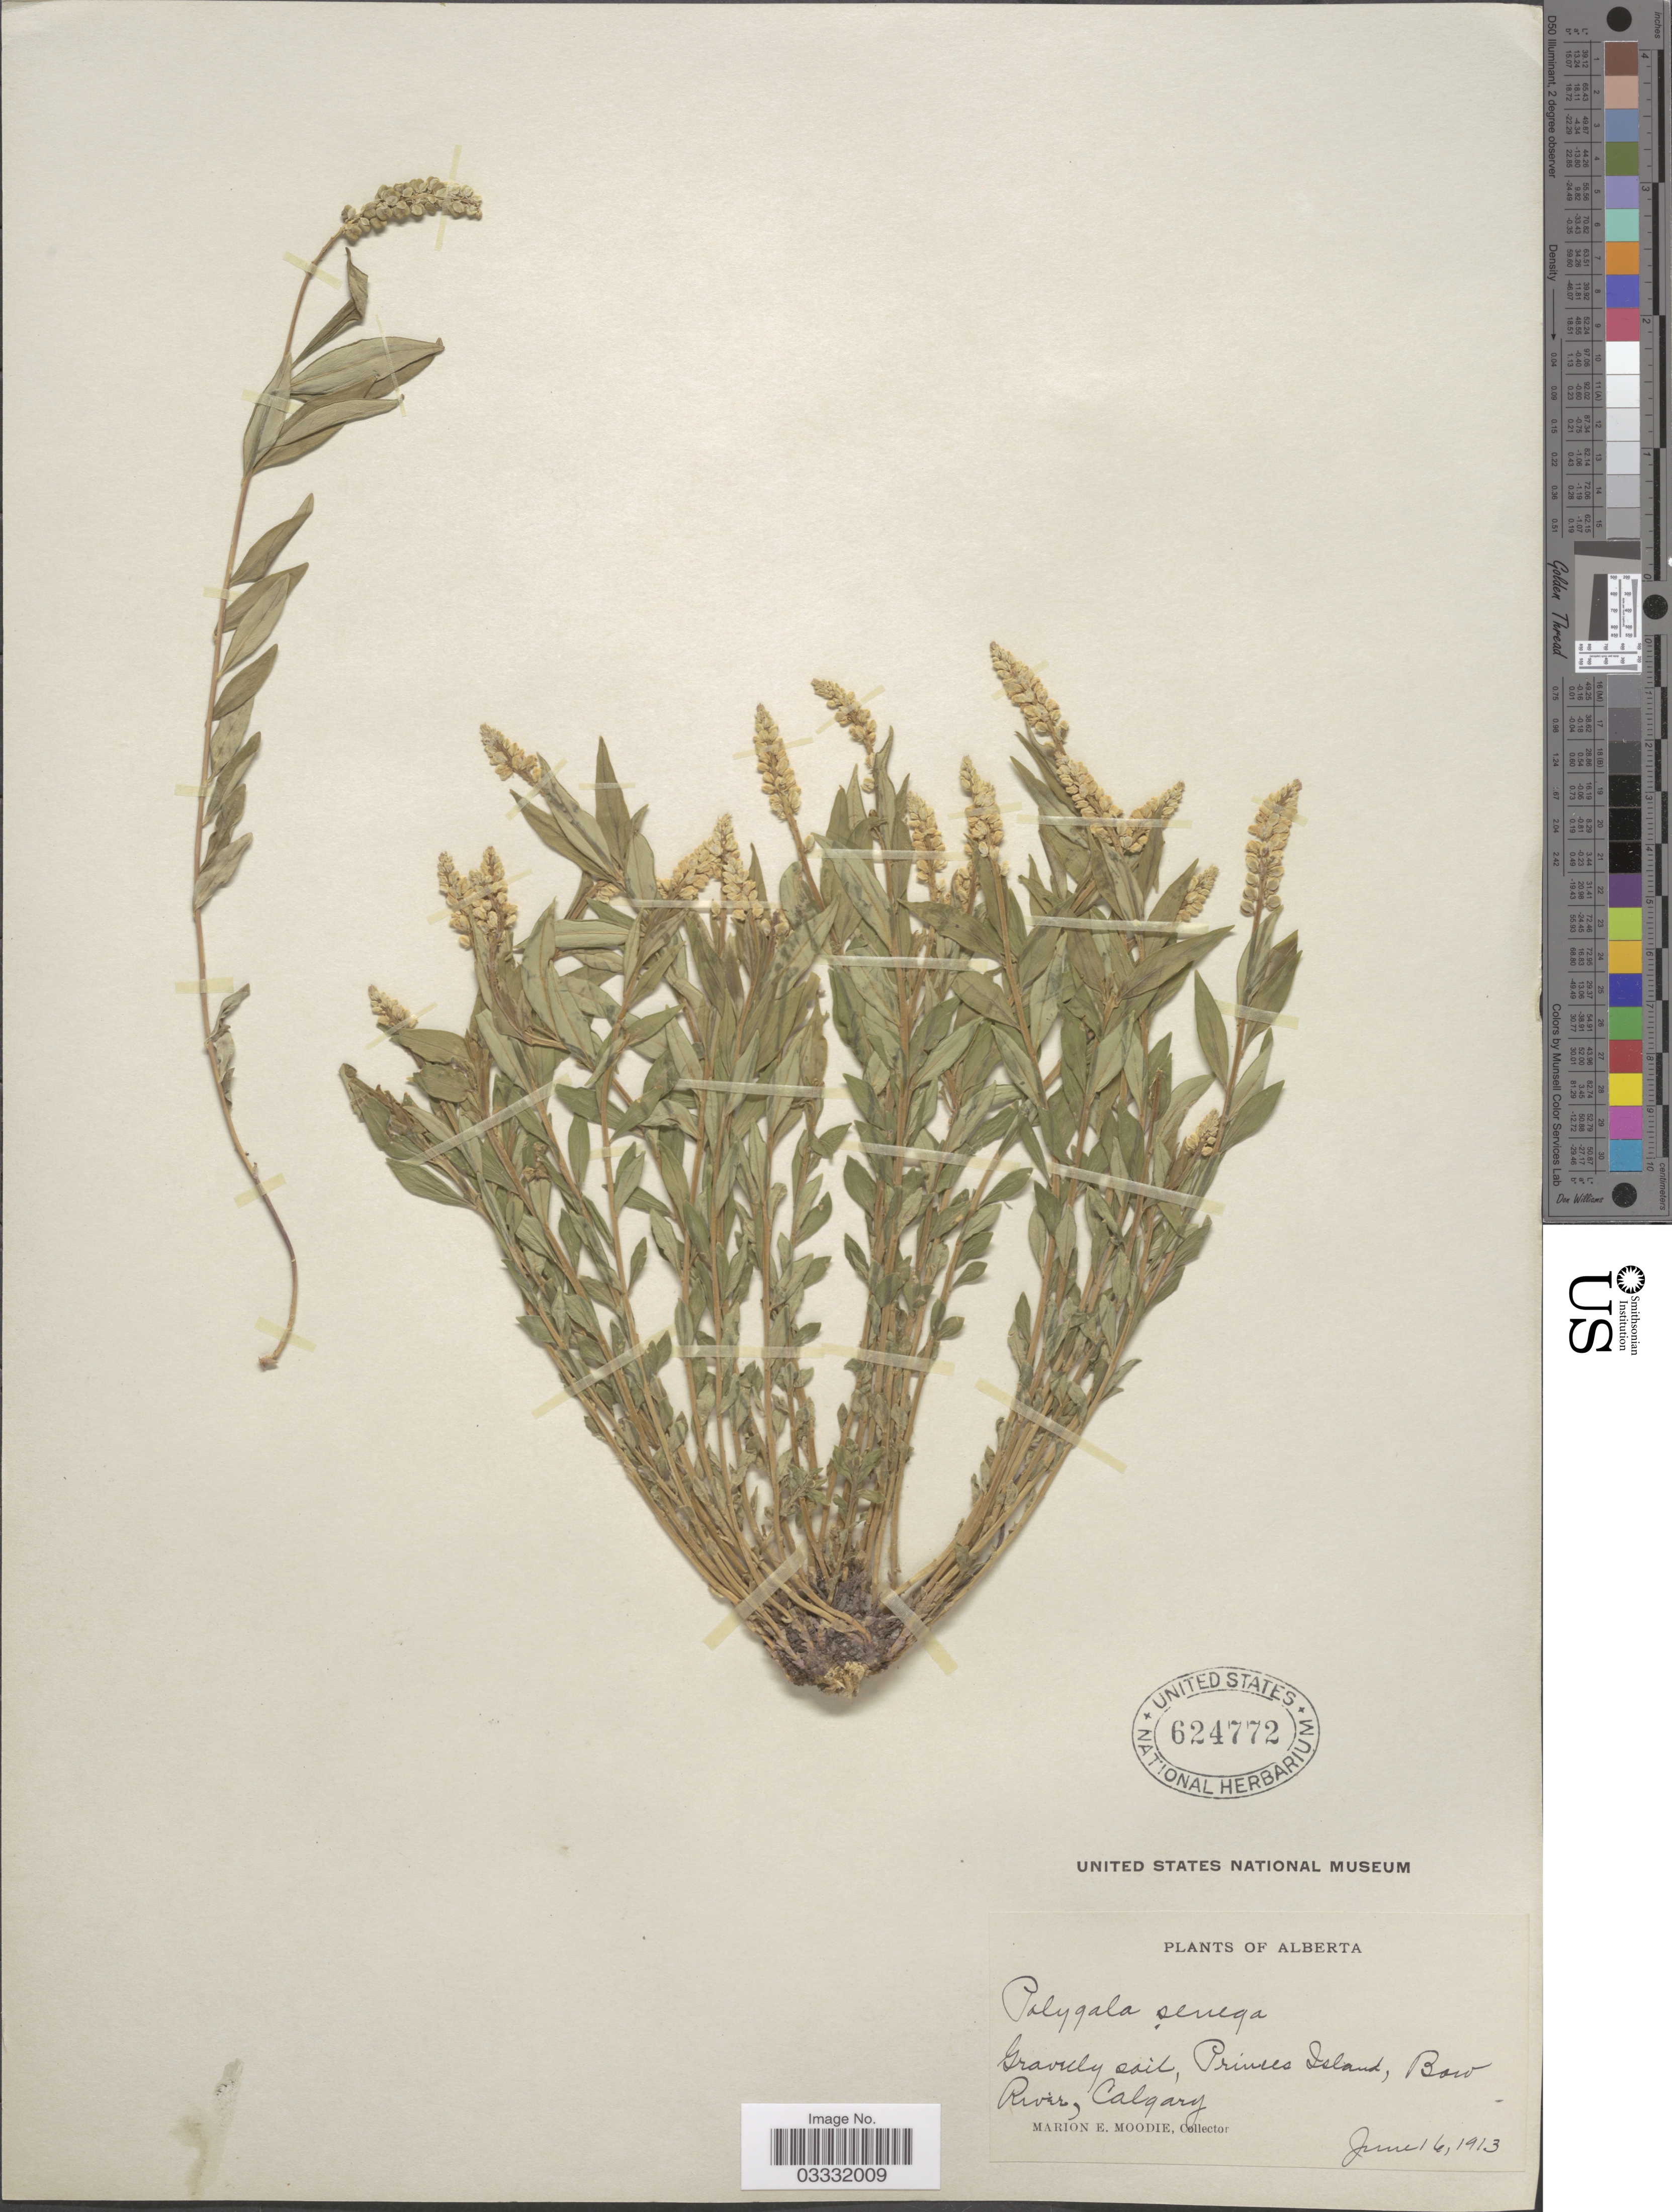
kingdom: Plantae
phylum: Tracheophyta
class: Magnoliopsida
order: Fabales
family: Polygalaceae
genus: Polygala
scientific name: Polygala senega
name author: L.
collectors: M. E. Moodie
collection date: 1913-06-16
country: Canada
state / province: Alberta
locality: Princes Island, Bow River, Calgary.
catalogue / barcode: US 624772